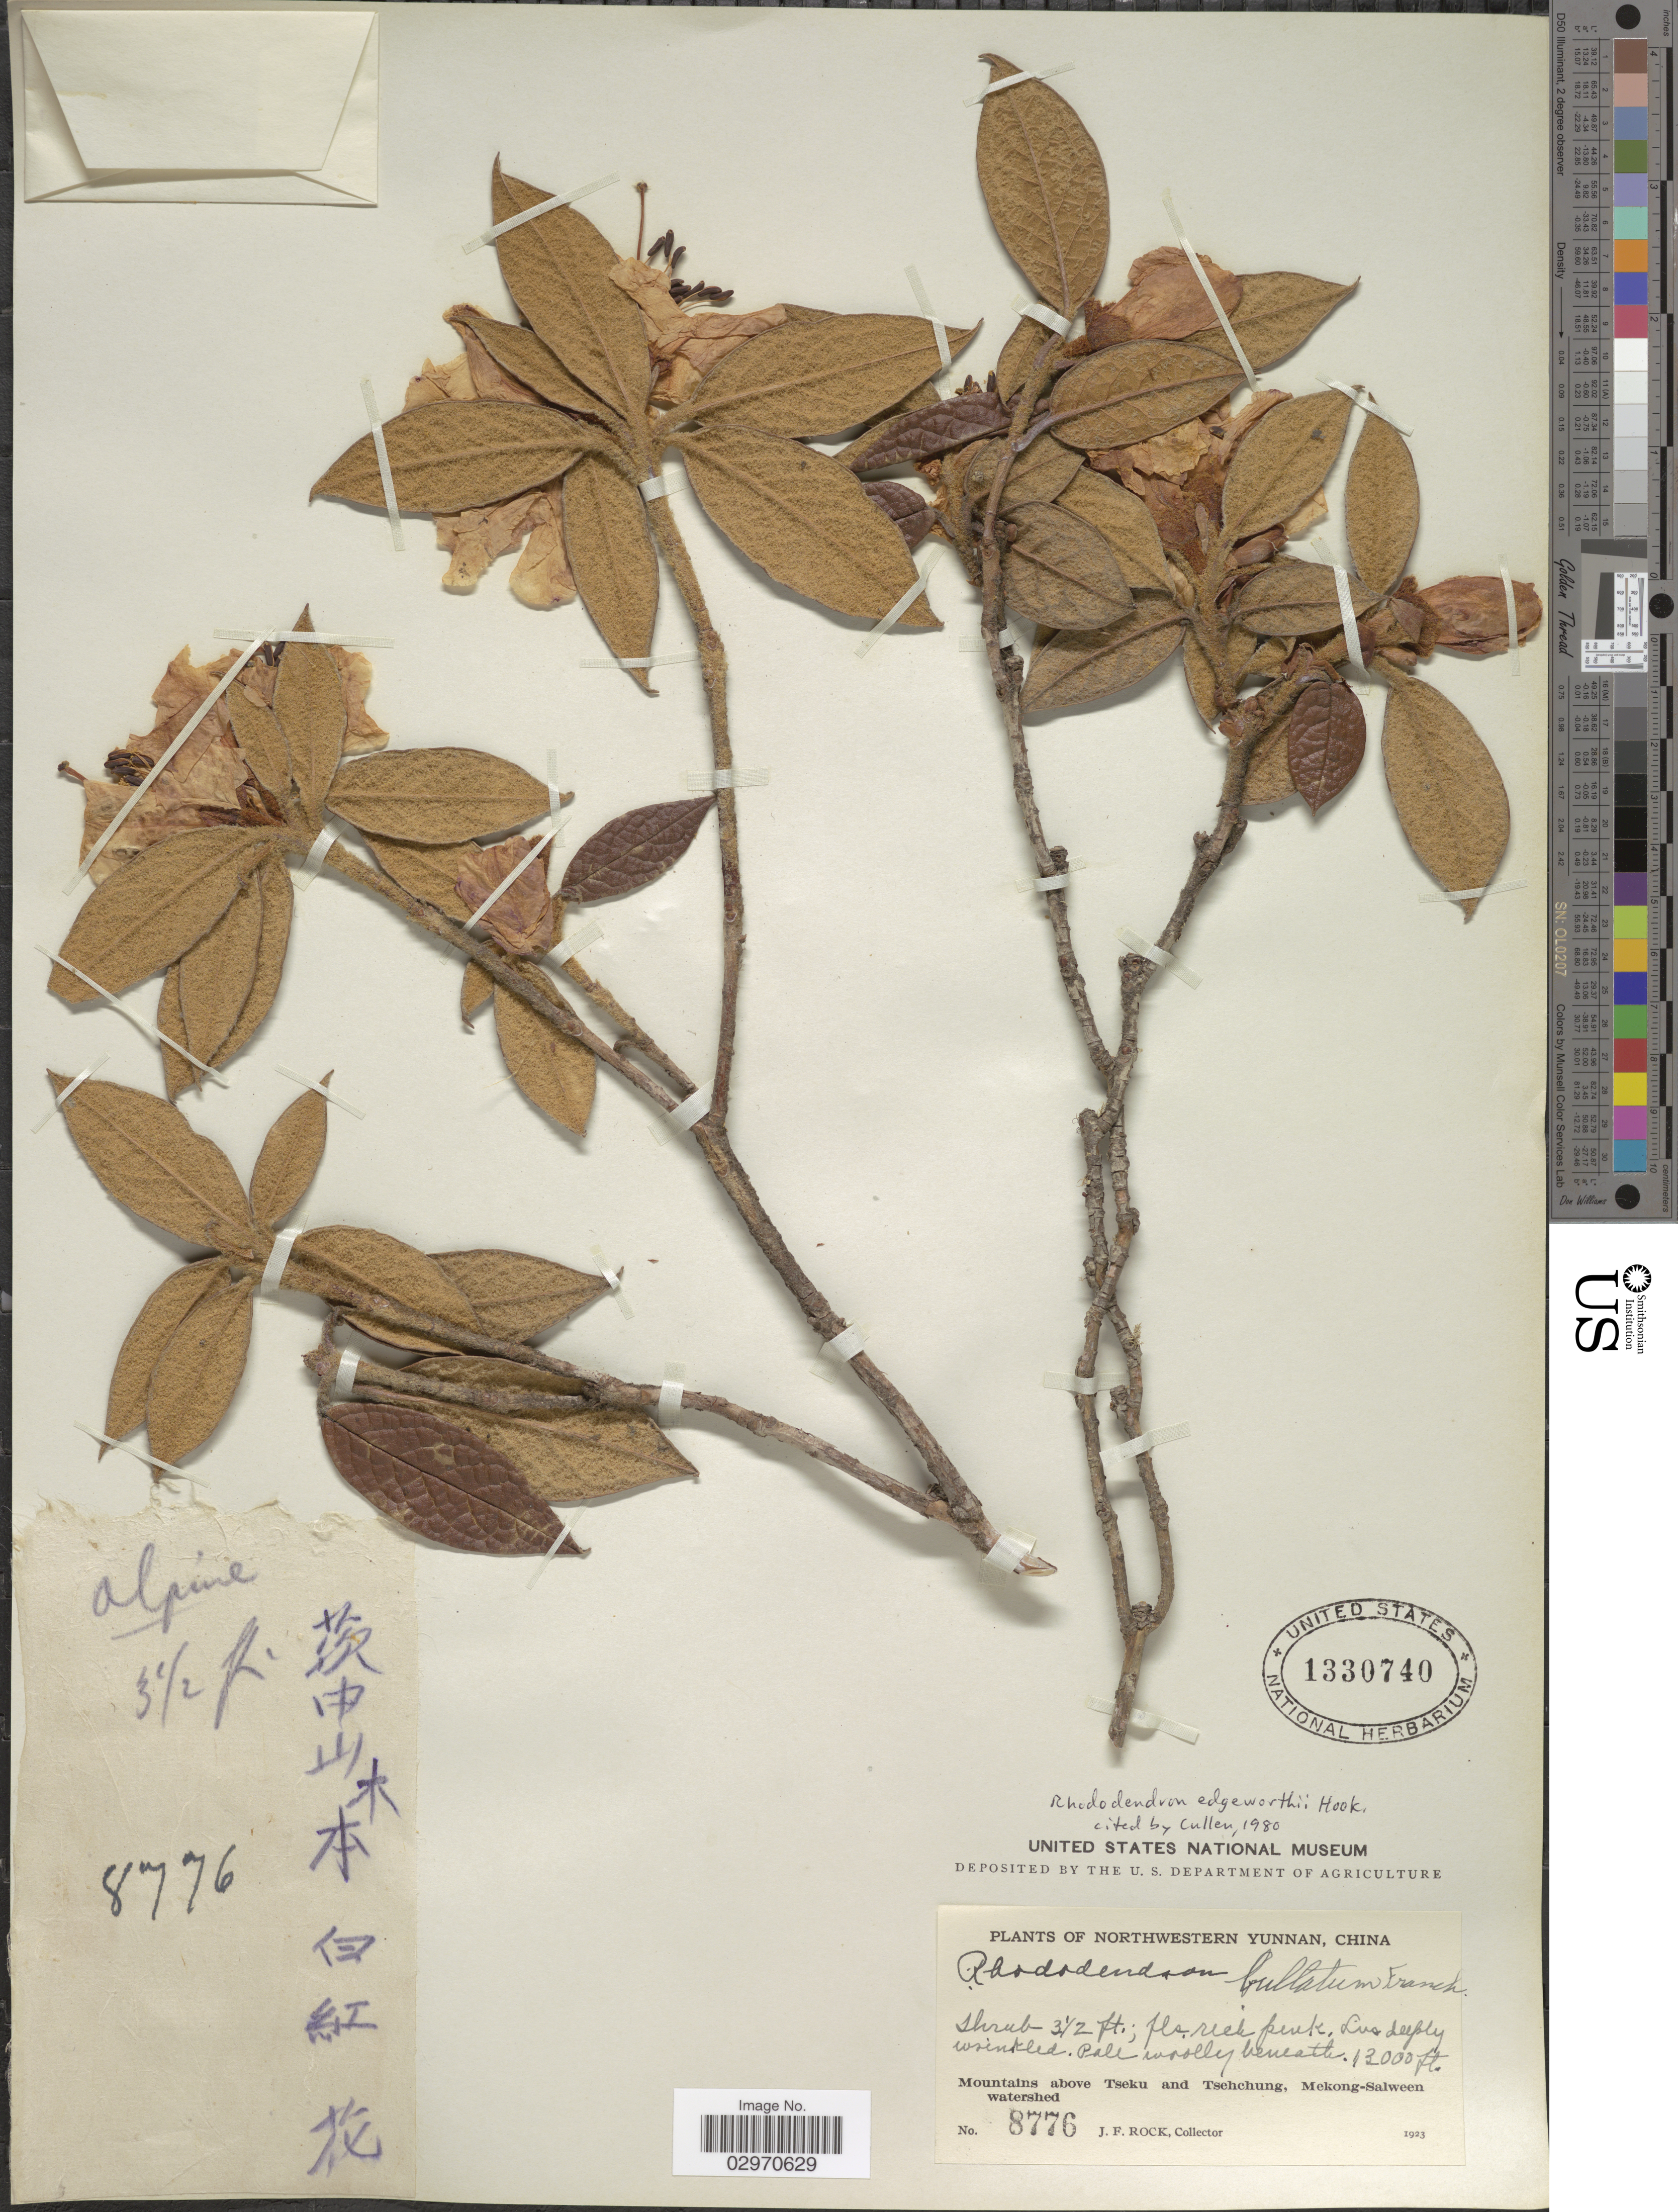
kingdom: Plantae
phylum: Tracheophyta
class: Magnoliopsida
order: Ericales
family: Ericaceae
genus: Rhododendron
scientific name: Rhododendron edgeworthii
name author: Hook.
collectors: J. Rock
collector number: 8776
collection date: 1923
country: China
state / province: Yunnan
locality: Northwestern Yunnan. Mountains above Tseku and Tsehchung, Mekong-Salween watershed.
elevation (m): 3962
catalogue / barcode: US 1330740